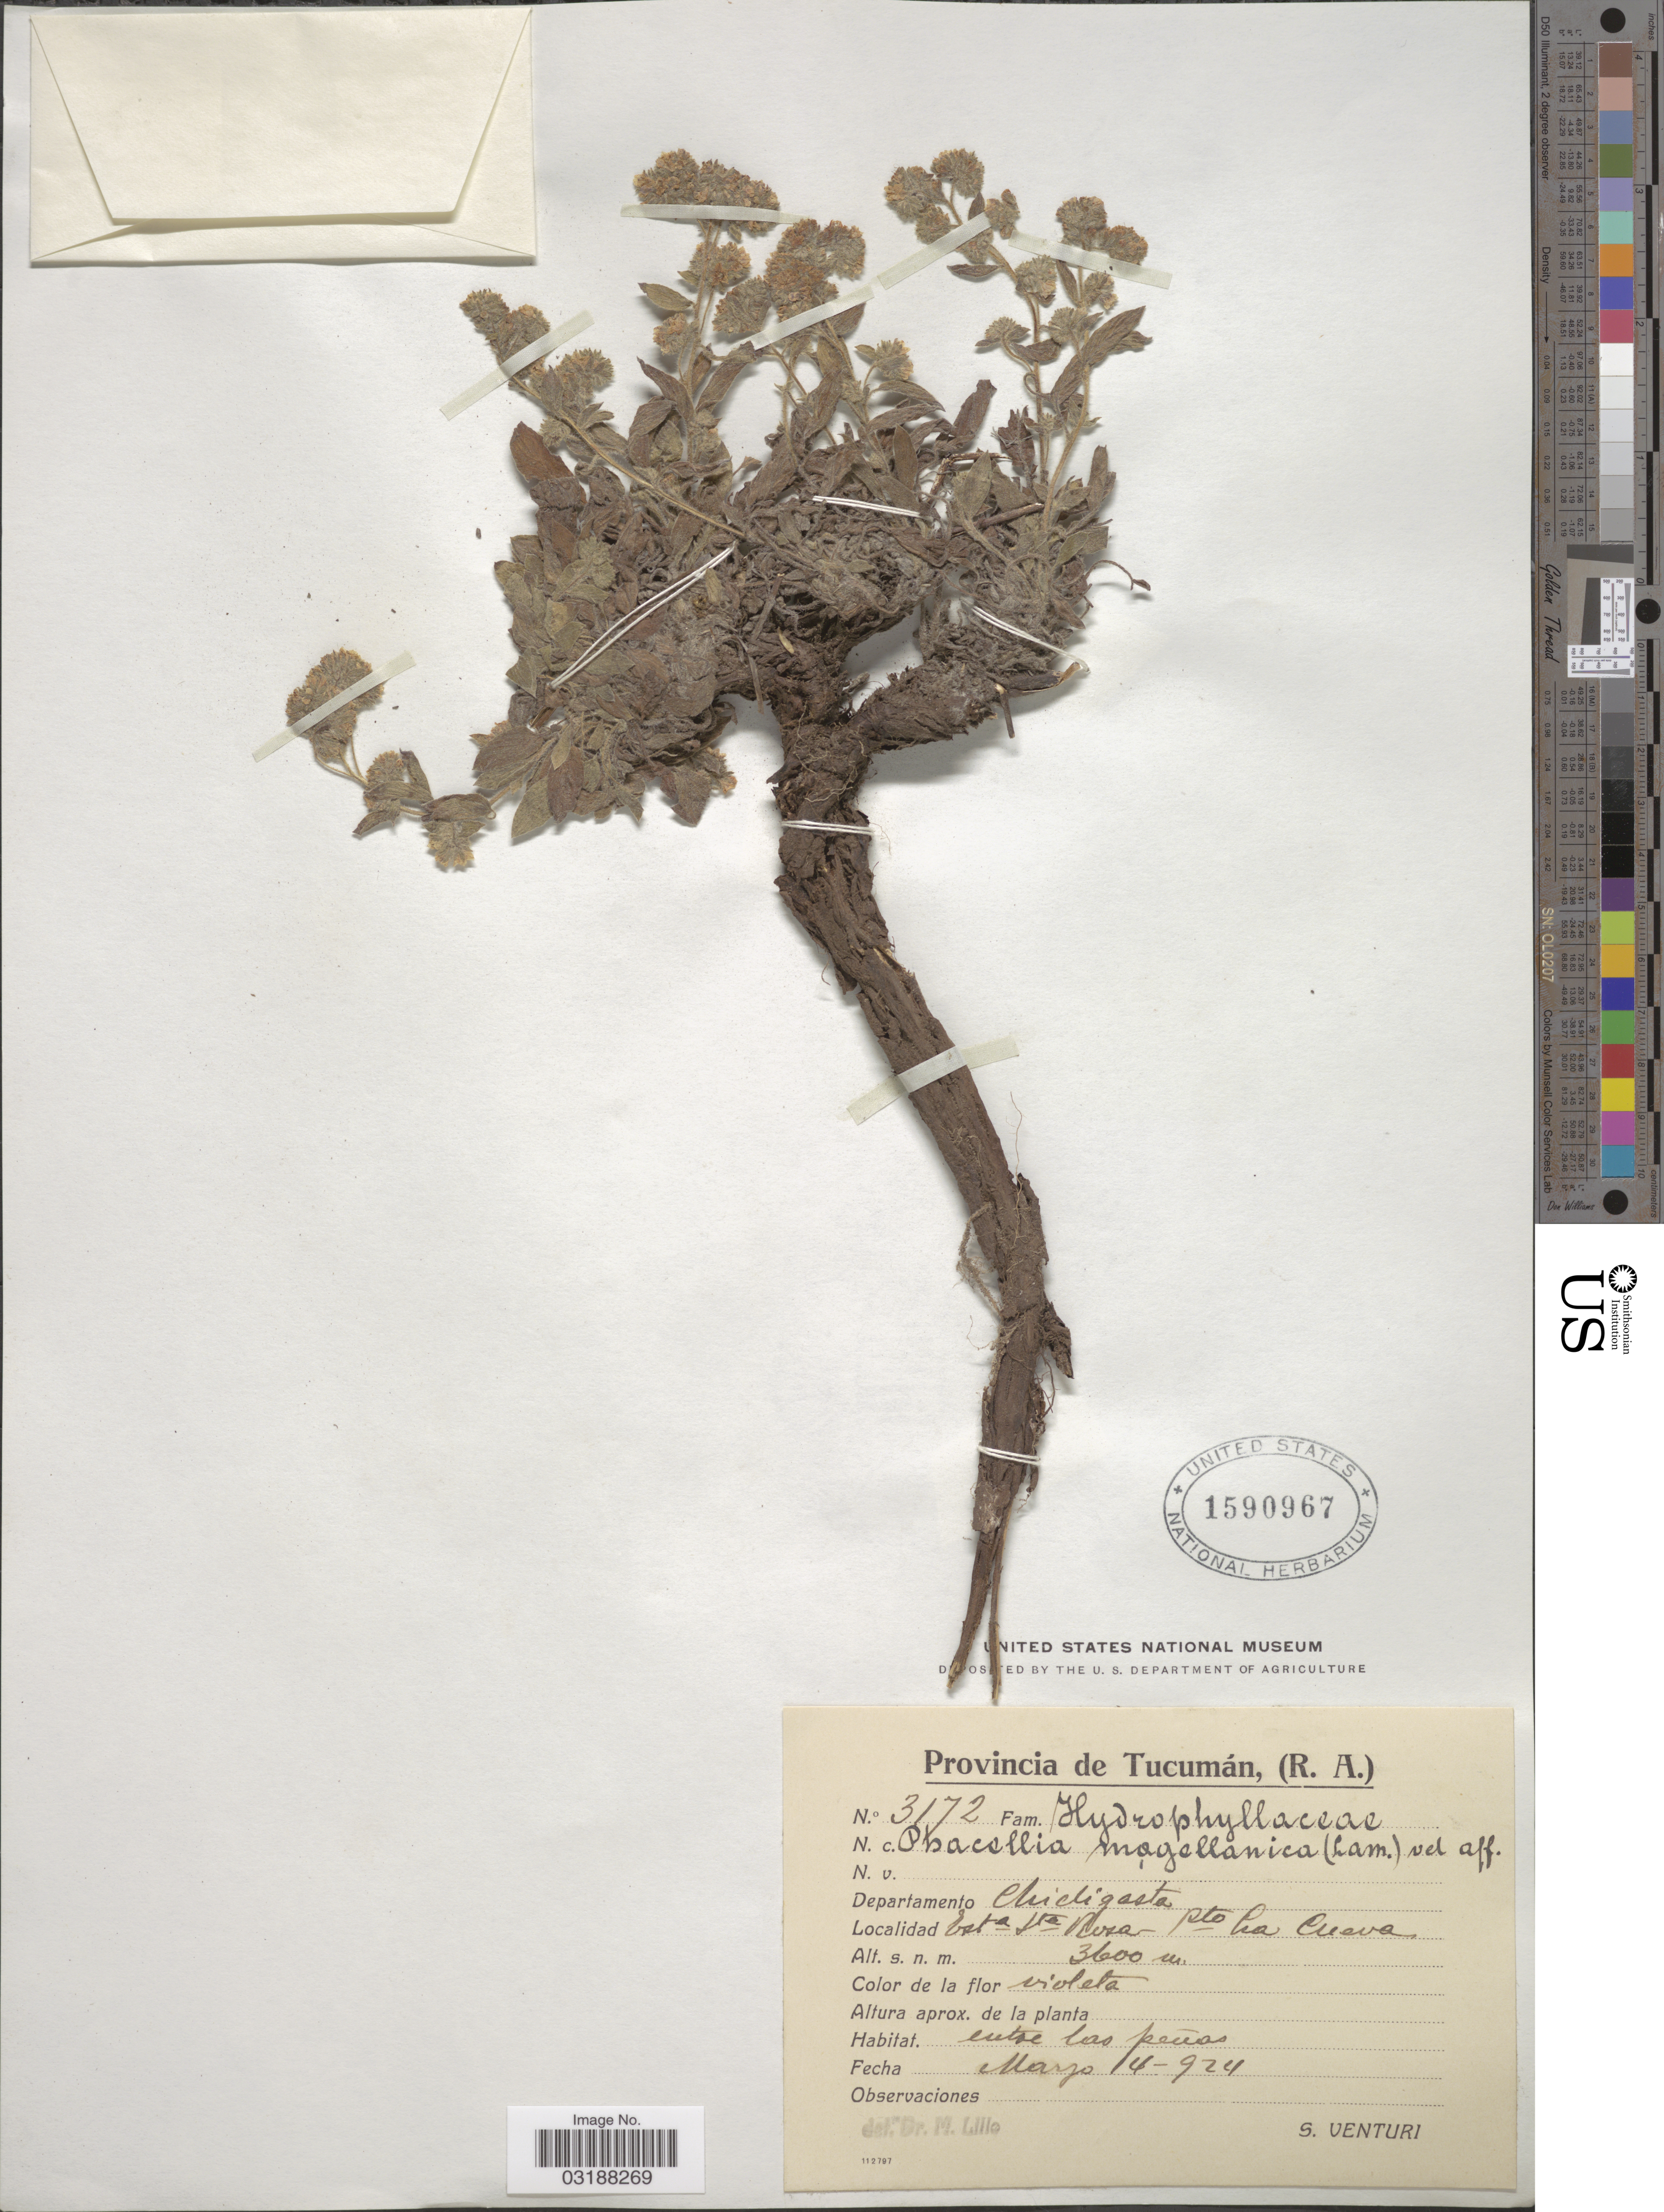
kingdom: Plantae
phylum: Tracheophyta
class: Magnoliopsida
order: Boraginales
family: Hydrophyllaceae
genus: Phacelia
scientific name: Phacelia magellanica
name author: (Lam.) Coville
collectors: S. Venturi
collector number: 3172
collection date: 1924-03-14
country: Argentina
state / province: Tucuman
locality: Provincia de Tucumán, (R.A.) Departamento Chicligasta, Esta Sta. Rosa, Pto La Cueva.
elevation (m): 3600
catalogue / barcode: US 1590967